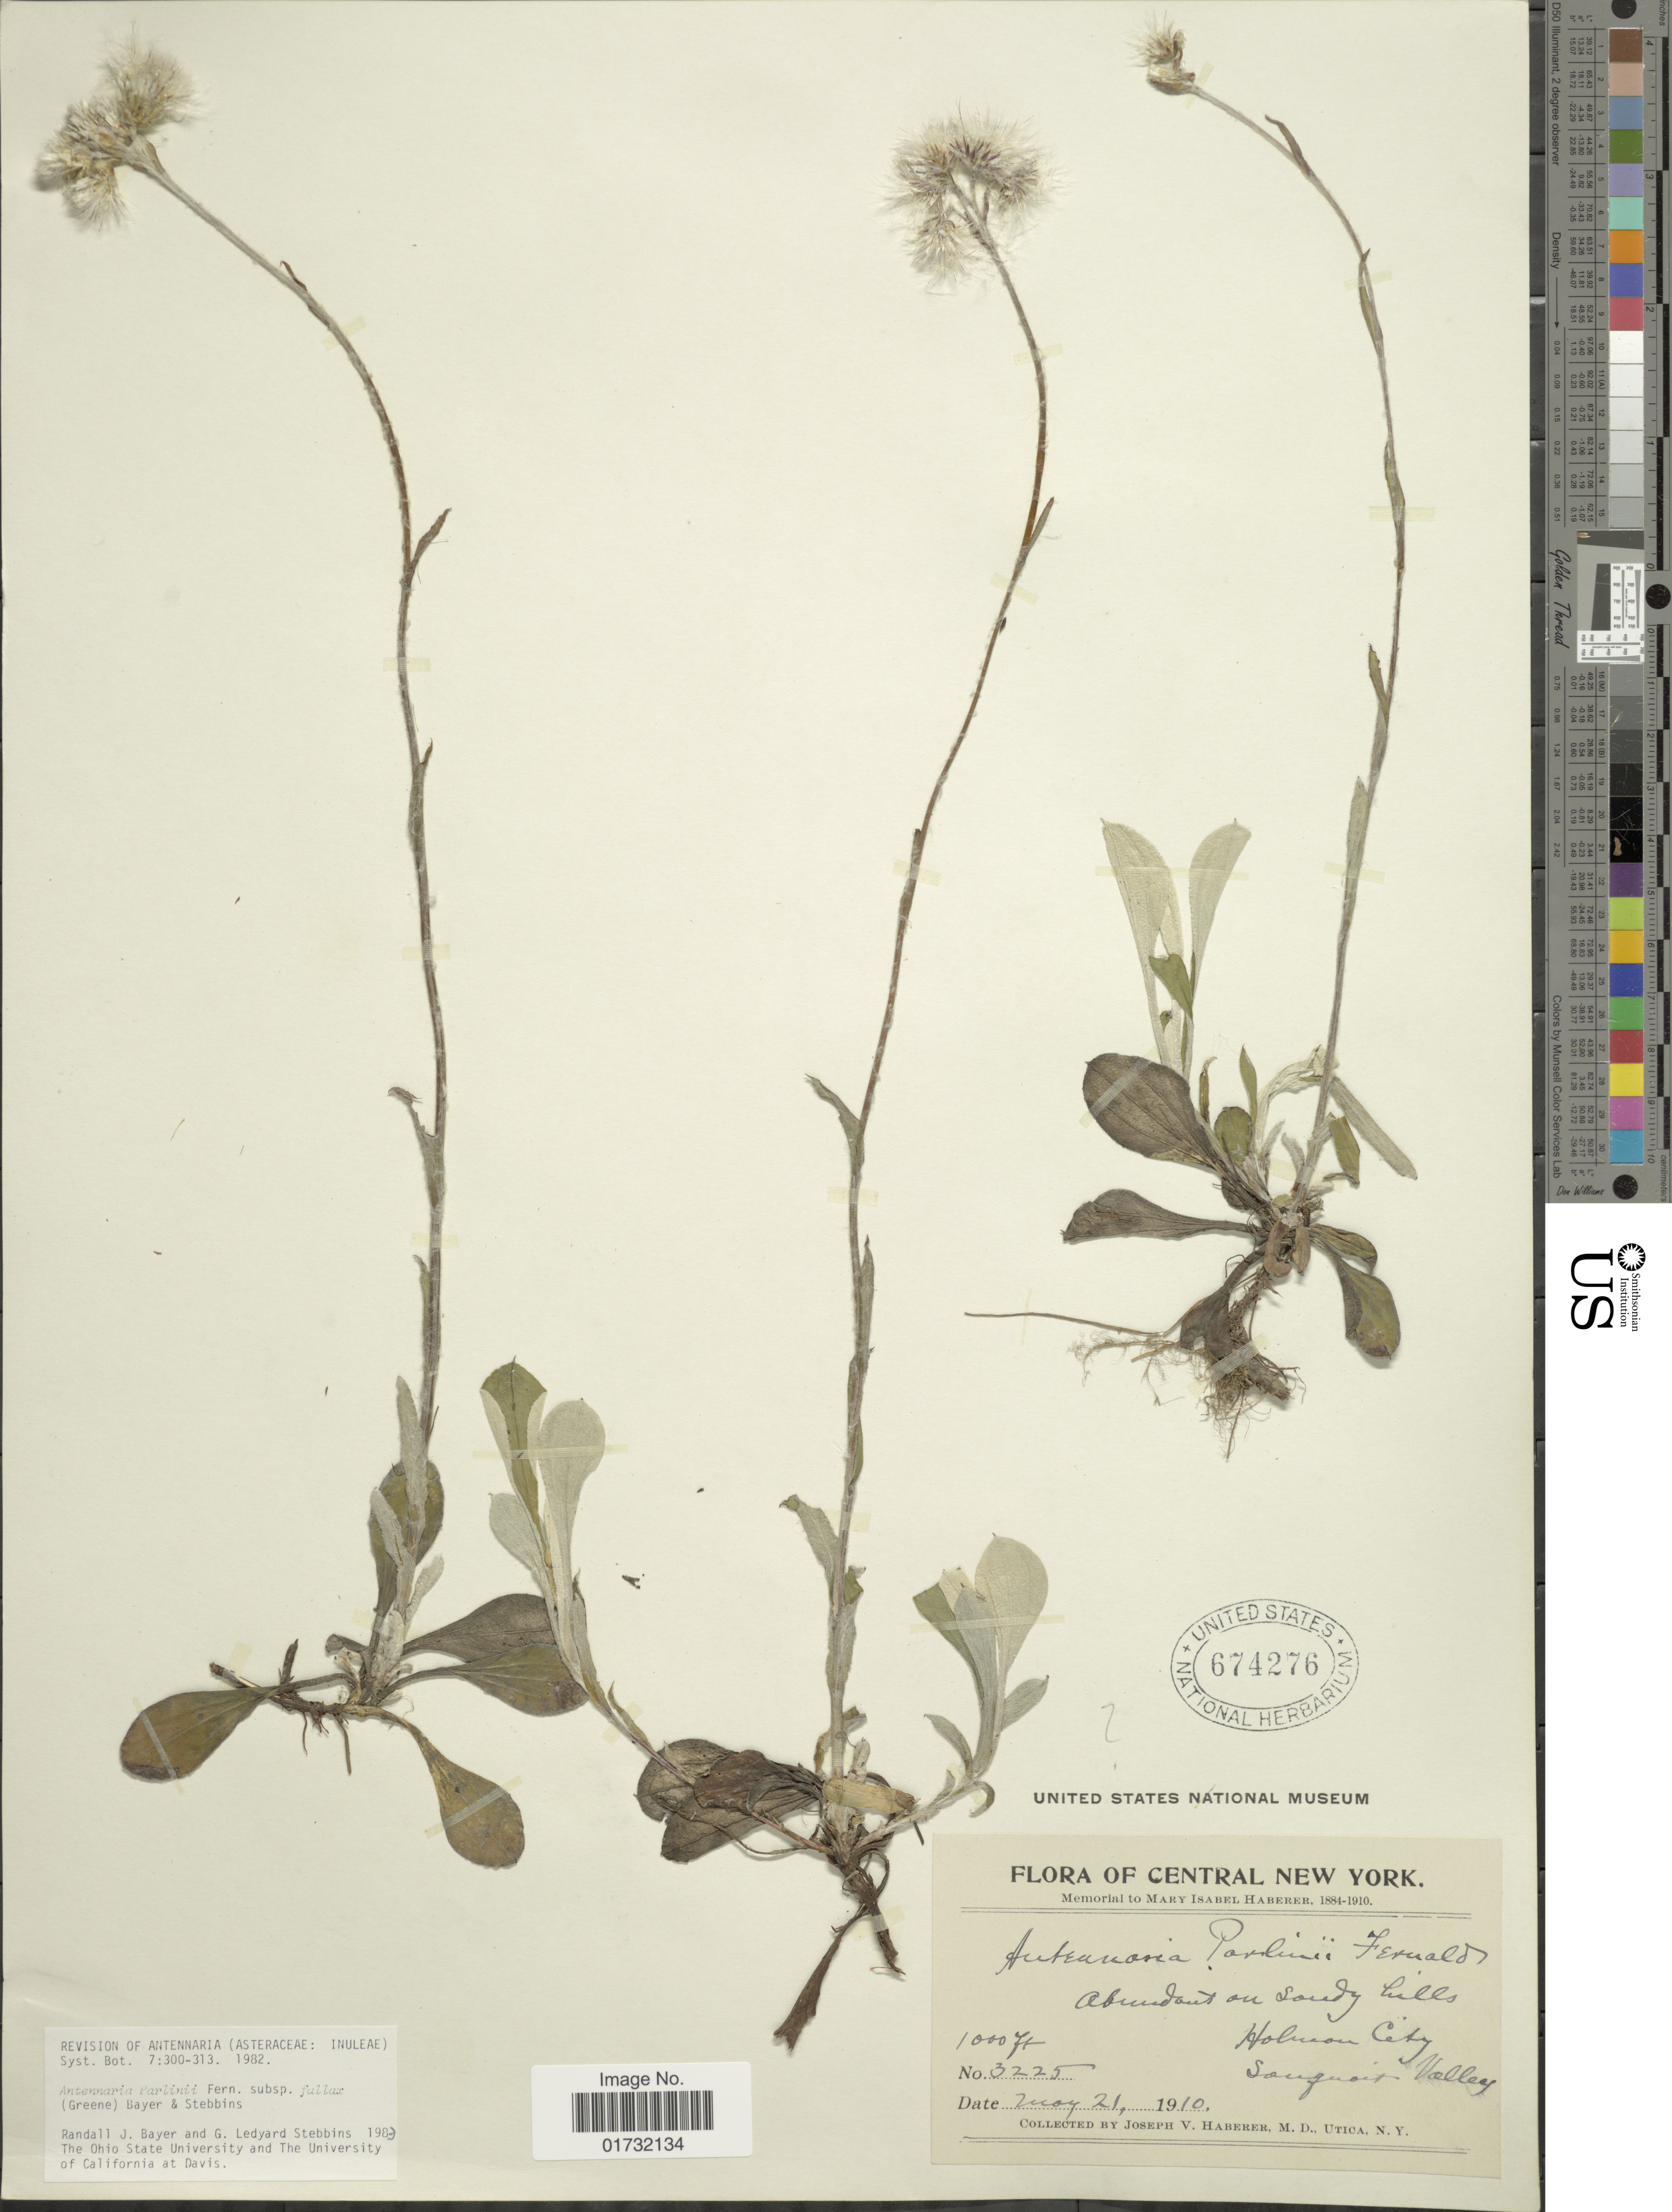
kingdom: Plantae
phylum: Tracheophyta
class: Magnoliopsida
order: Asterales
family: Asteraceae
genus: Antennaria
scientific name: Antennaria parlinii subsp. fallax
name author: (Greene) R.J. Bayer & Stebbins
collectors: J. V. Haberer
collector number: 3225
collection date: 1910-05-21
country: United States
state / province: New York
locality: Central New York. Holman City. Sauquoit Valley.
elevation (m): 305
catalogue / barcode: US 674276